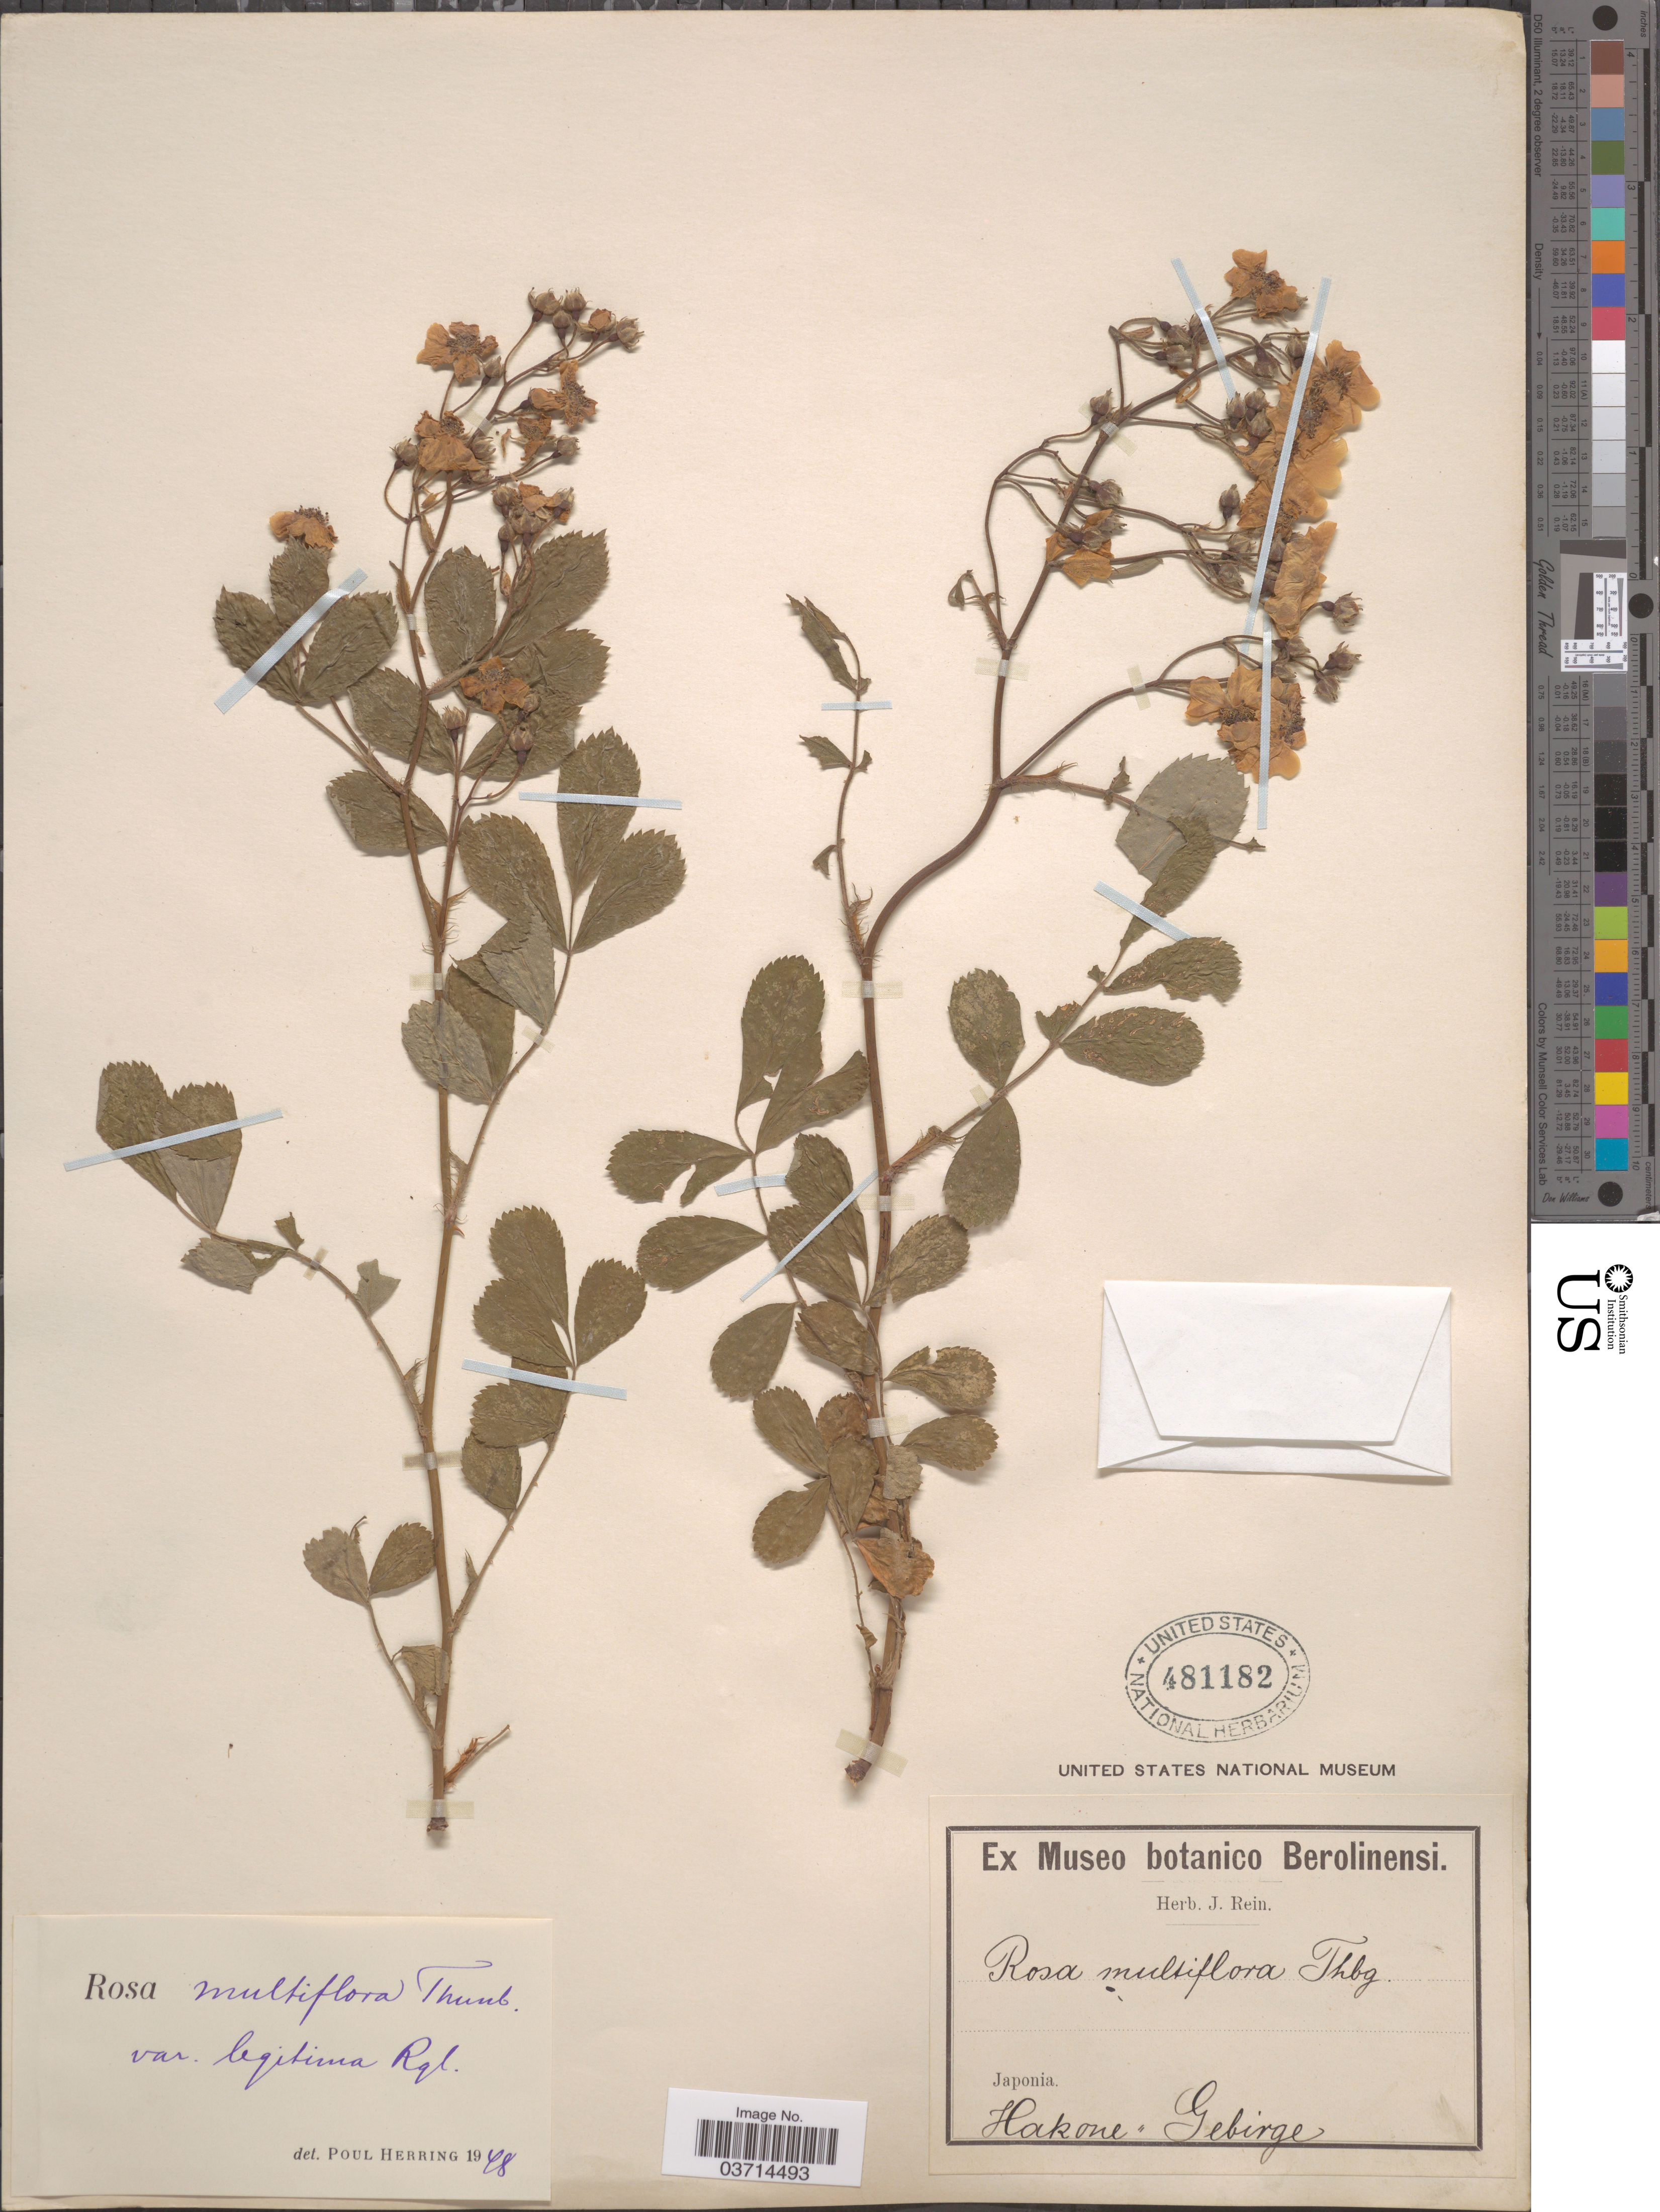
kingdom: Plantae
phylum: Tracheophyta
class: Magnoliopsida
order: Rosales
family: Rosaceae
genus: Rosa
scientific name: Rosa multiflora var. legitima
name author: Regel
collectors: ex herb. J. Rein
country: Japan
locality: Japonia. Hakone Gebirge.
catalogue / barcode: US 481182